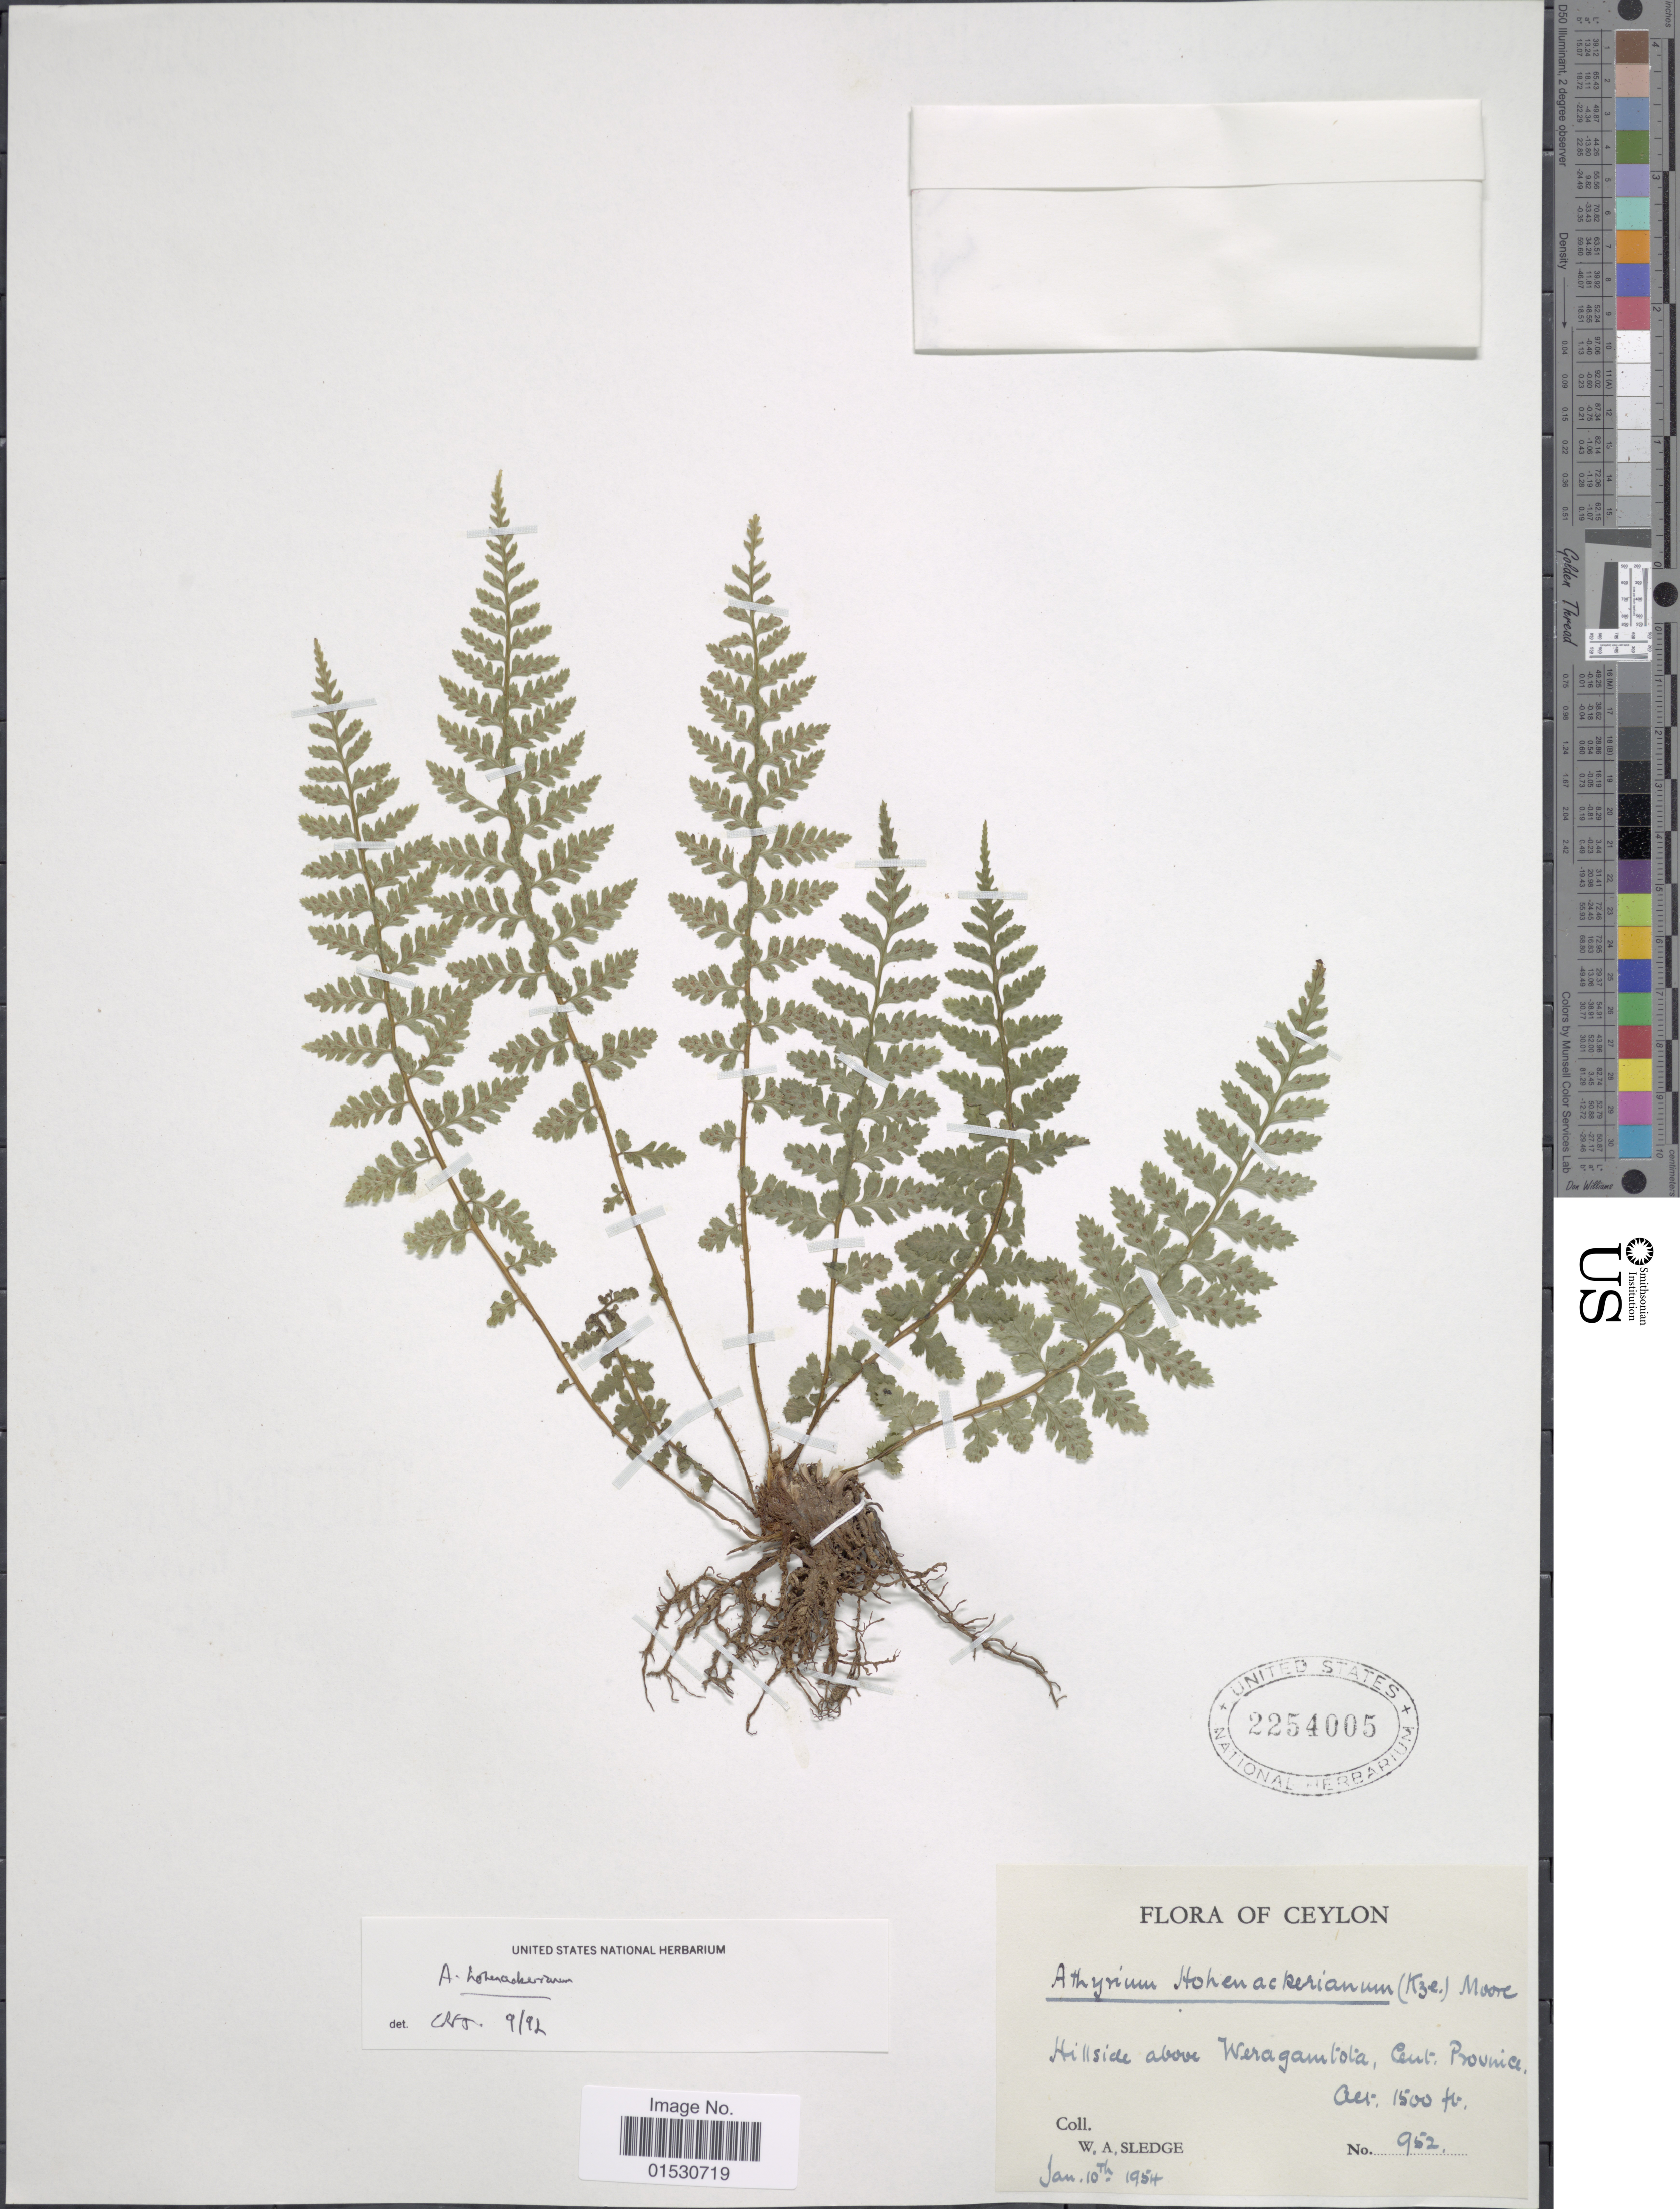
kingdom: Plantae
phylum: Tracheophyta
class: Polypodiopsida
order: Polypodiales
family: Athyriaceae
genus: Athyrium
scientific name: Athyrium hohenacherianum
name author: (Kunze) T. Moore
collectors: W. A. Sledge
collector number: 952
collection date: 1954-01-10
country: Sri Lanka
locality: Hillside above Weragamtota, Ceut Province [interpreted]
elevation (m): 457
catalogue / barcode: US 2254005